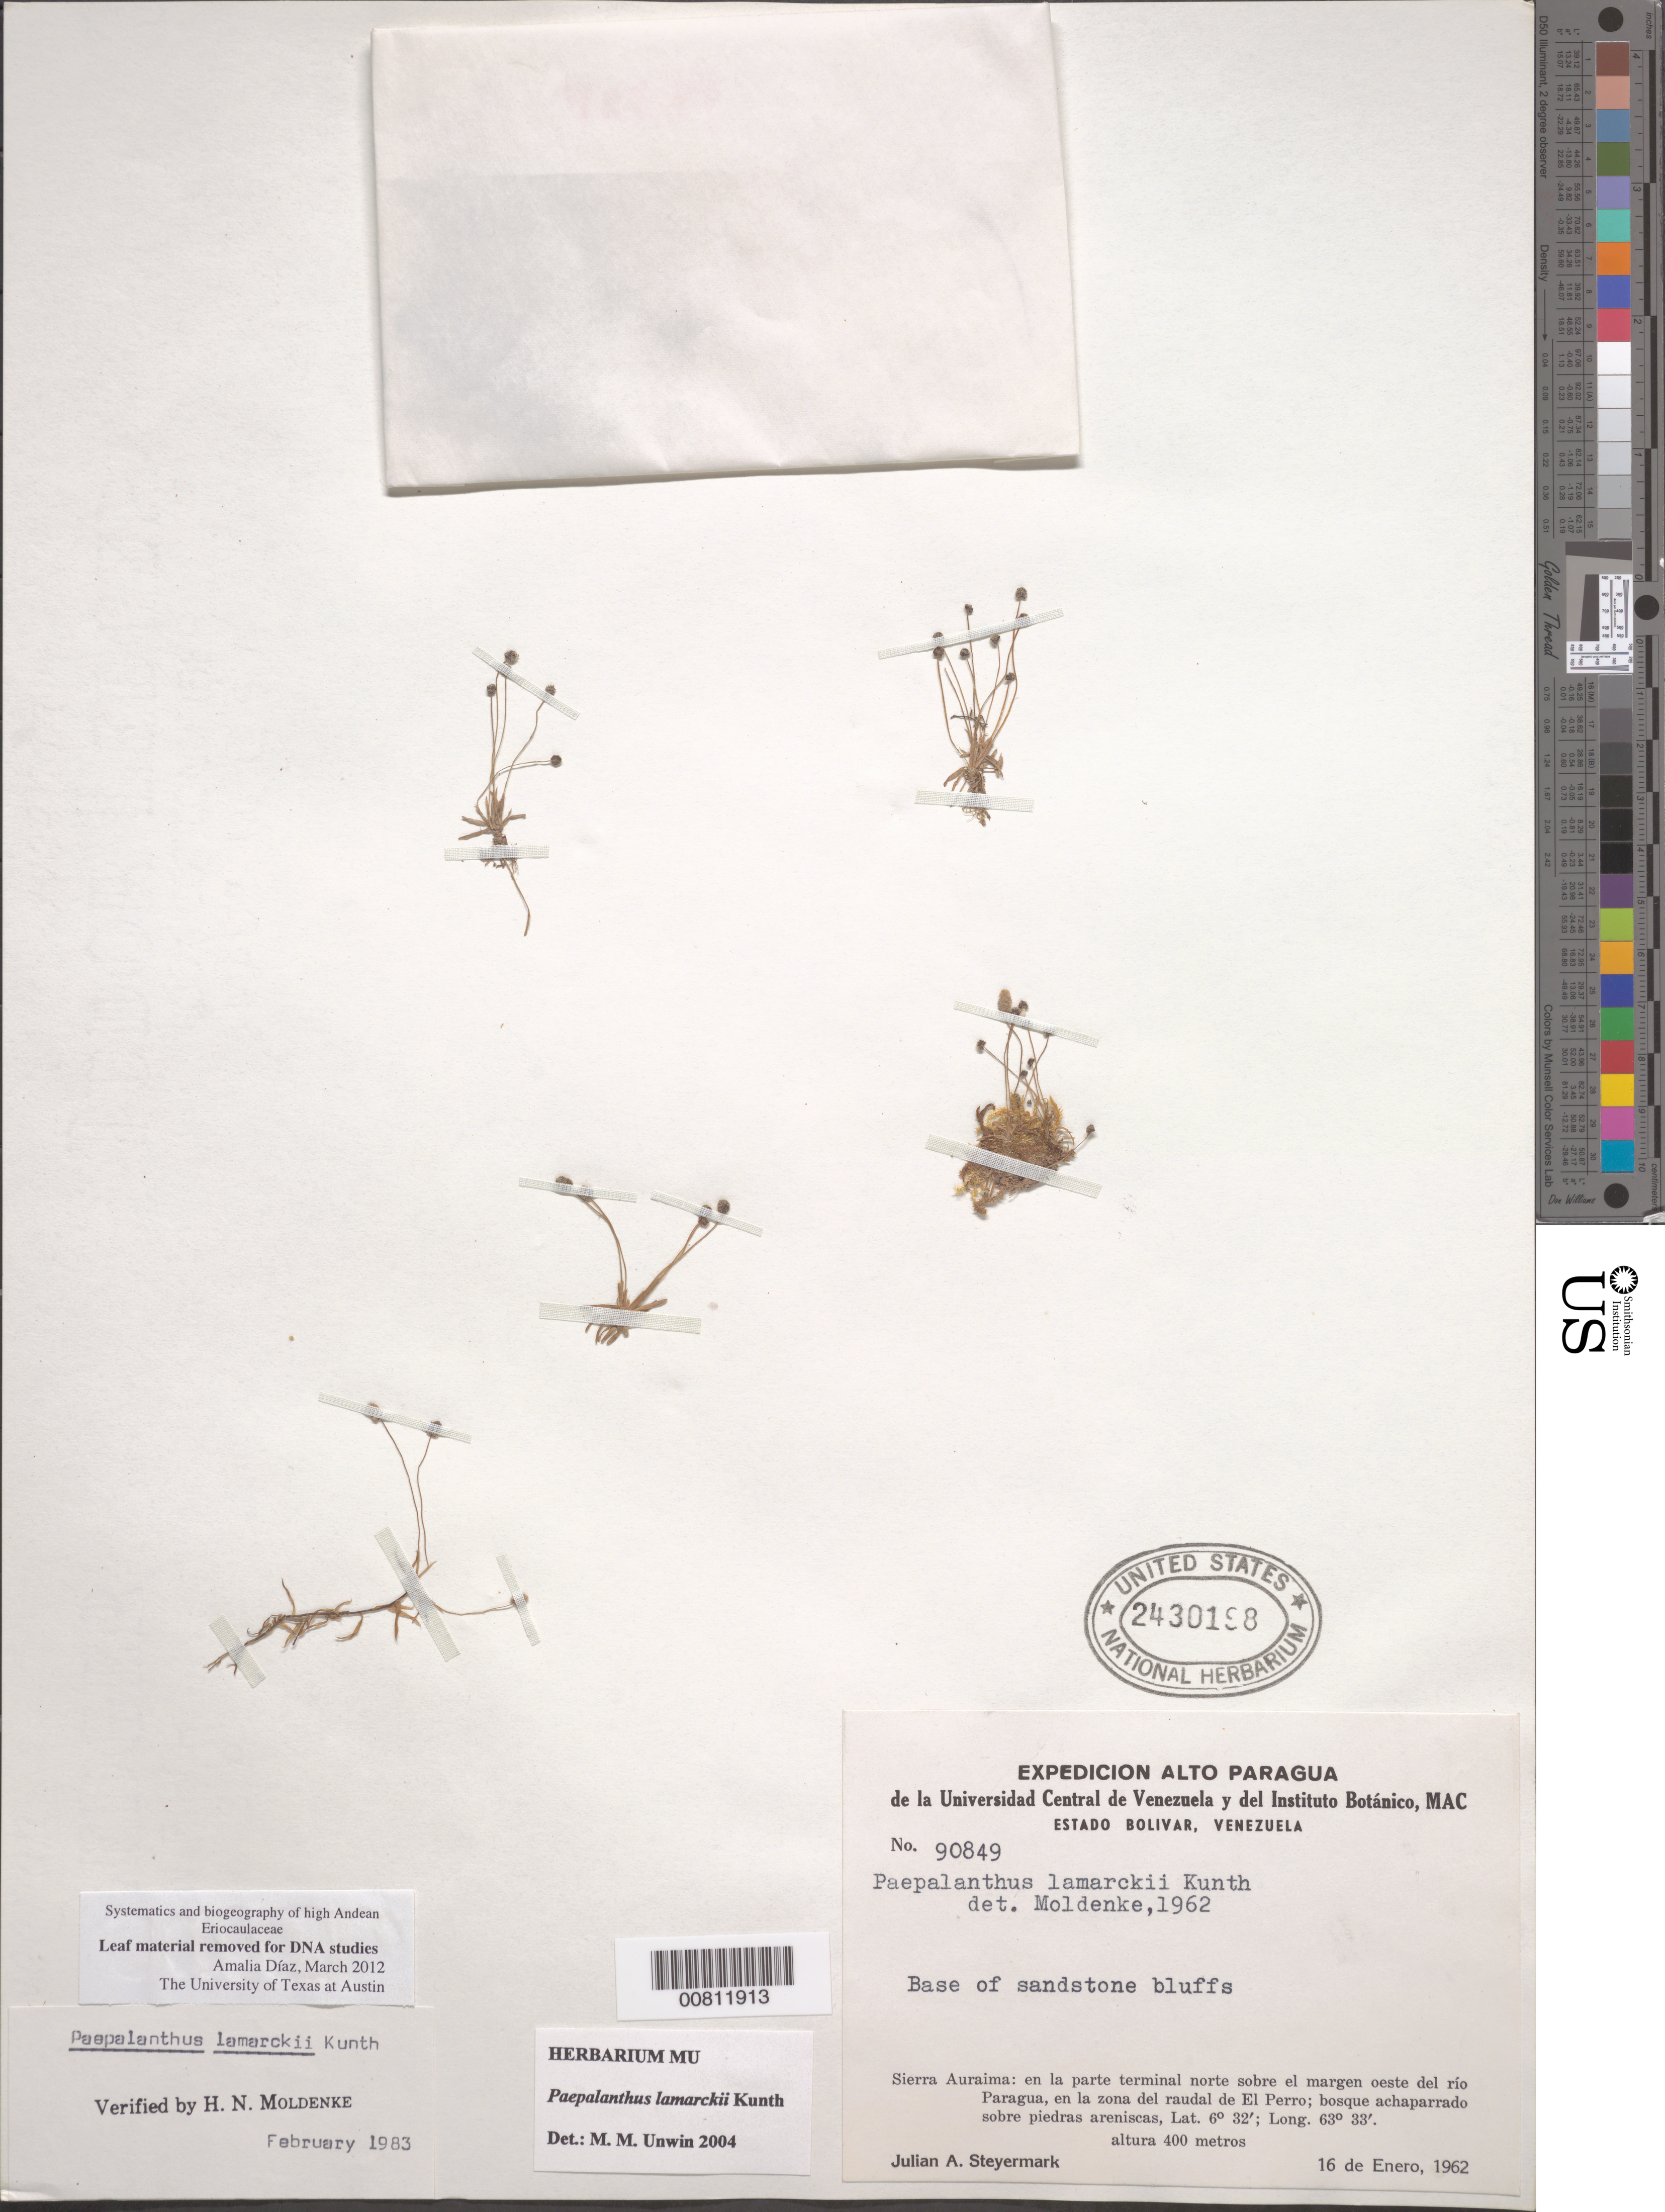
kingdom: Plantae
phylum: Tracheophyta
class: Liliopsida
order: Poales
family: Eriocaulaceae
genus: Paepalanthus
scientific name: Paepalanthus fasciculatus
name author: (Rottb.) Kunth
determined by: Unwin, M. M.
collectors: J. Steyermark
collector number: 90849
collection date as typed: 16-Jan-62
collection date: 1962-01-16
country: Venezuela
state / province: Bolívar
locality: Sierra Auraima, parte terminal norte sobre el margen W of Río Paragua, en la zona del raudal de El Perro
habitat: Bosque achaparrado sobre piedras areniscas; base of sandstone bluffs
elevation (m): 400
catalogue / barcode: US 2430198